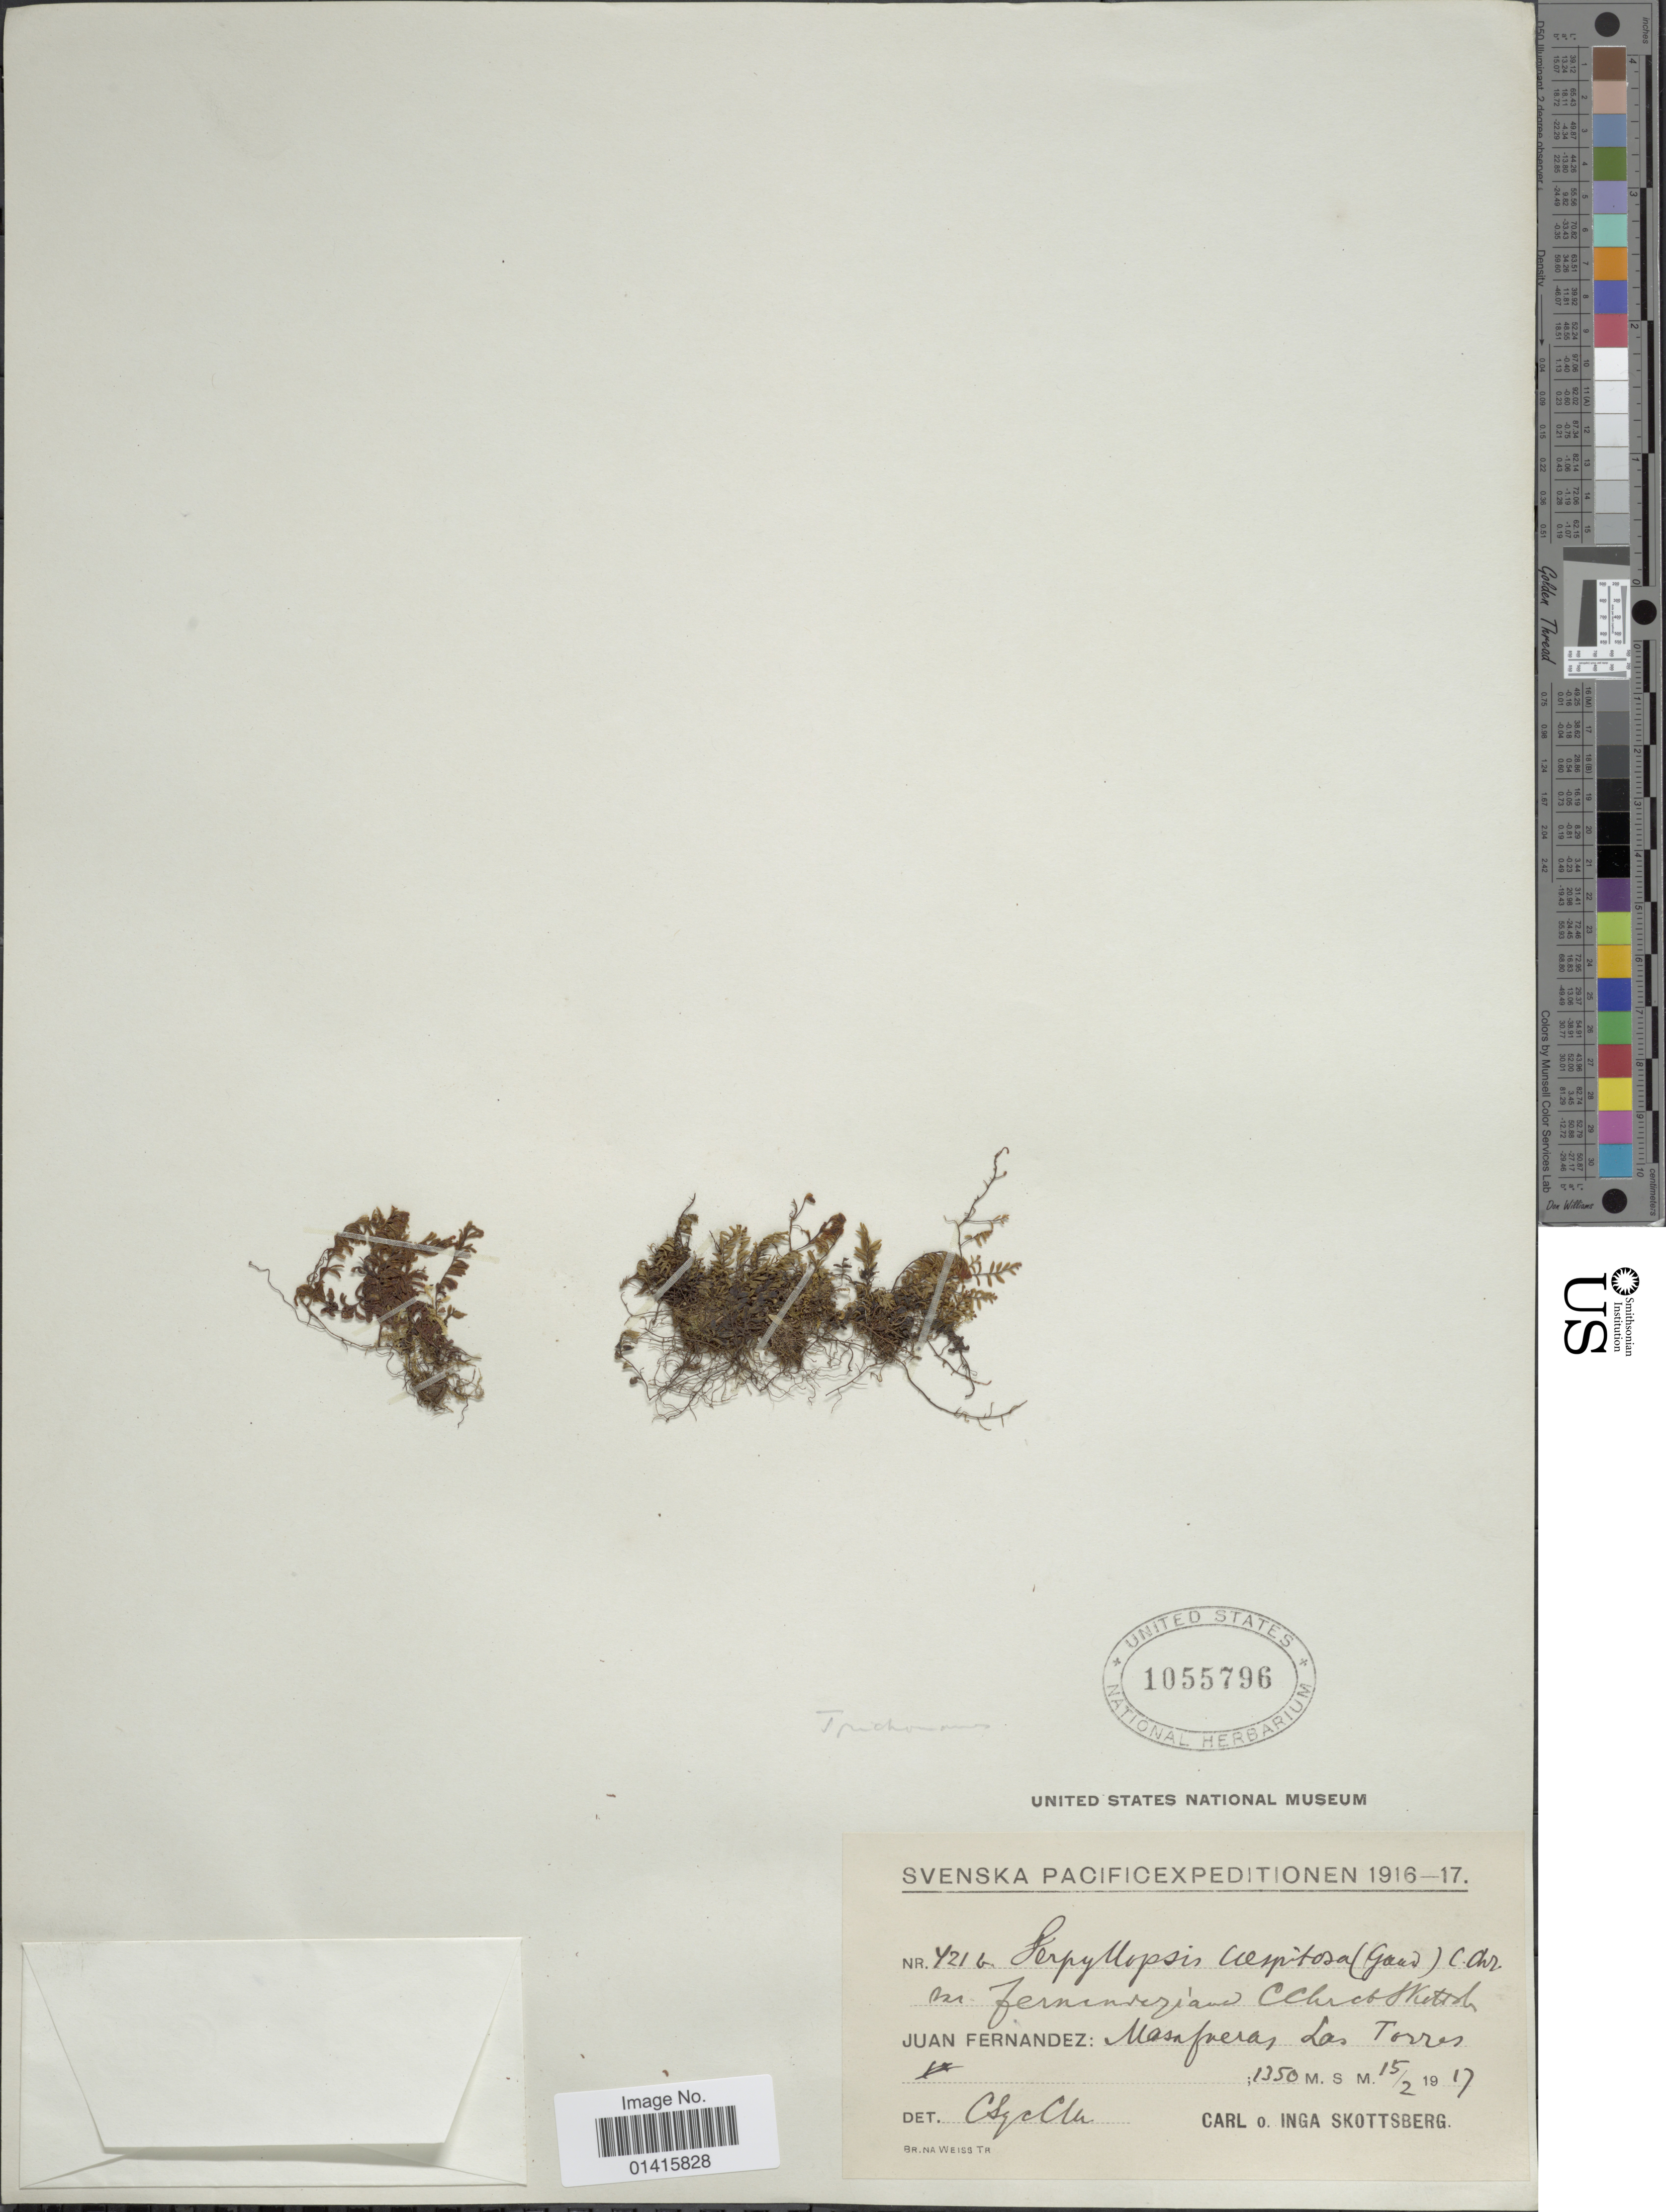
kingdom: Plantae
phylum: Tracheophyta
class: Polypodiopsida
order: Hymenophyllales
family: Hymenophyllaceae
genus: Hymenophyllum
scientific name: Hymenophyllum caespitosum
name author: Gaudich.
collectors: C. Skottsberg & I. Skottsberg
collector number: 421b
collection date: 1917-02-15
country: Chile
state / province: Valparaíso (V)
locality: Juan Fernandez: Masafueras Las Torres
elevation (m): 1350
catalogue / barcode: US 1055796